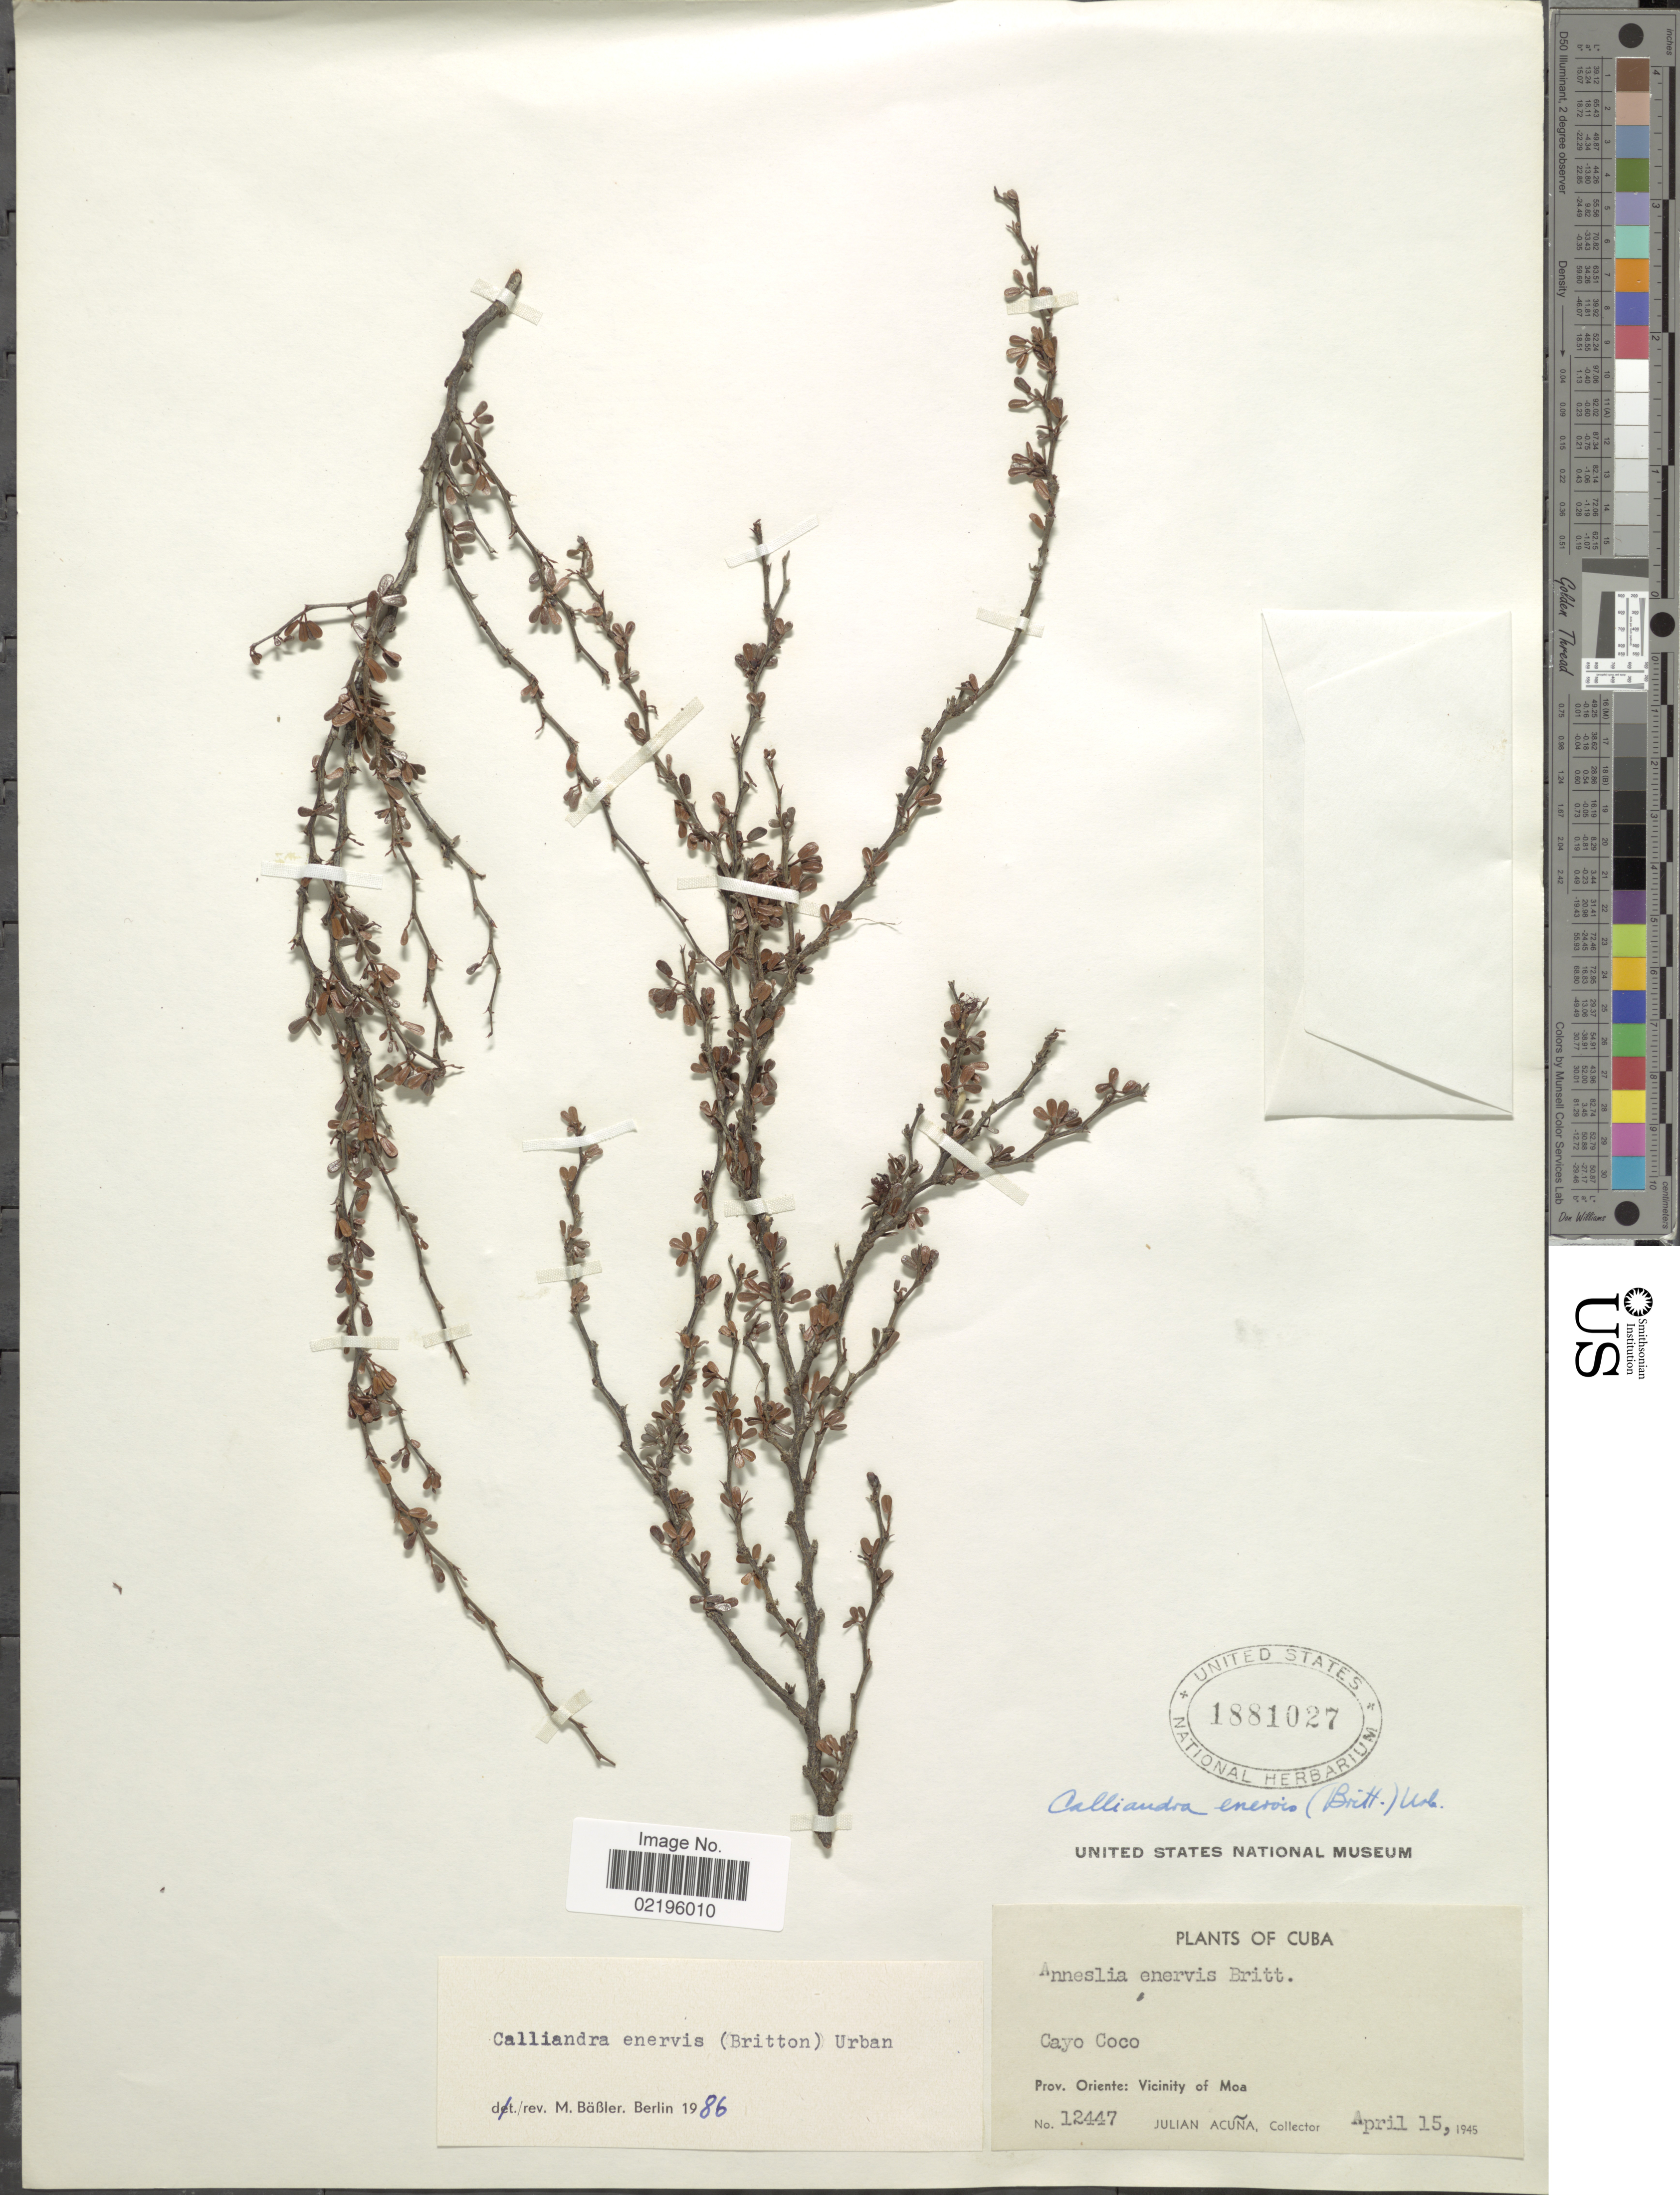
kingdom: Plantae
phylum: Tracheophyta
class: Magnoliopsida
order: Fabales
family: Fabaceae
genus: Calliandra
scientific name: Calliandra enervis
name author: (Britton) Urb.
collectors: J. B. Acuña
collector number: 12447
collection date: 1945-04-15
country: Cuba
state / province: Oriente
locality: Cayo Coco. Prov. Oriente: Vicinity of Moa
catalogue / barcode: US 1881027